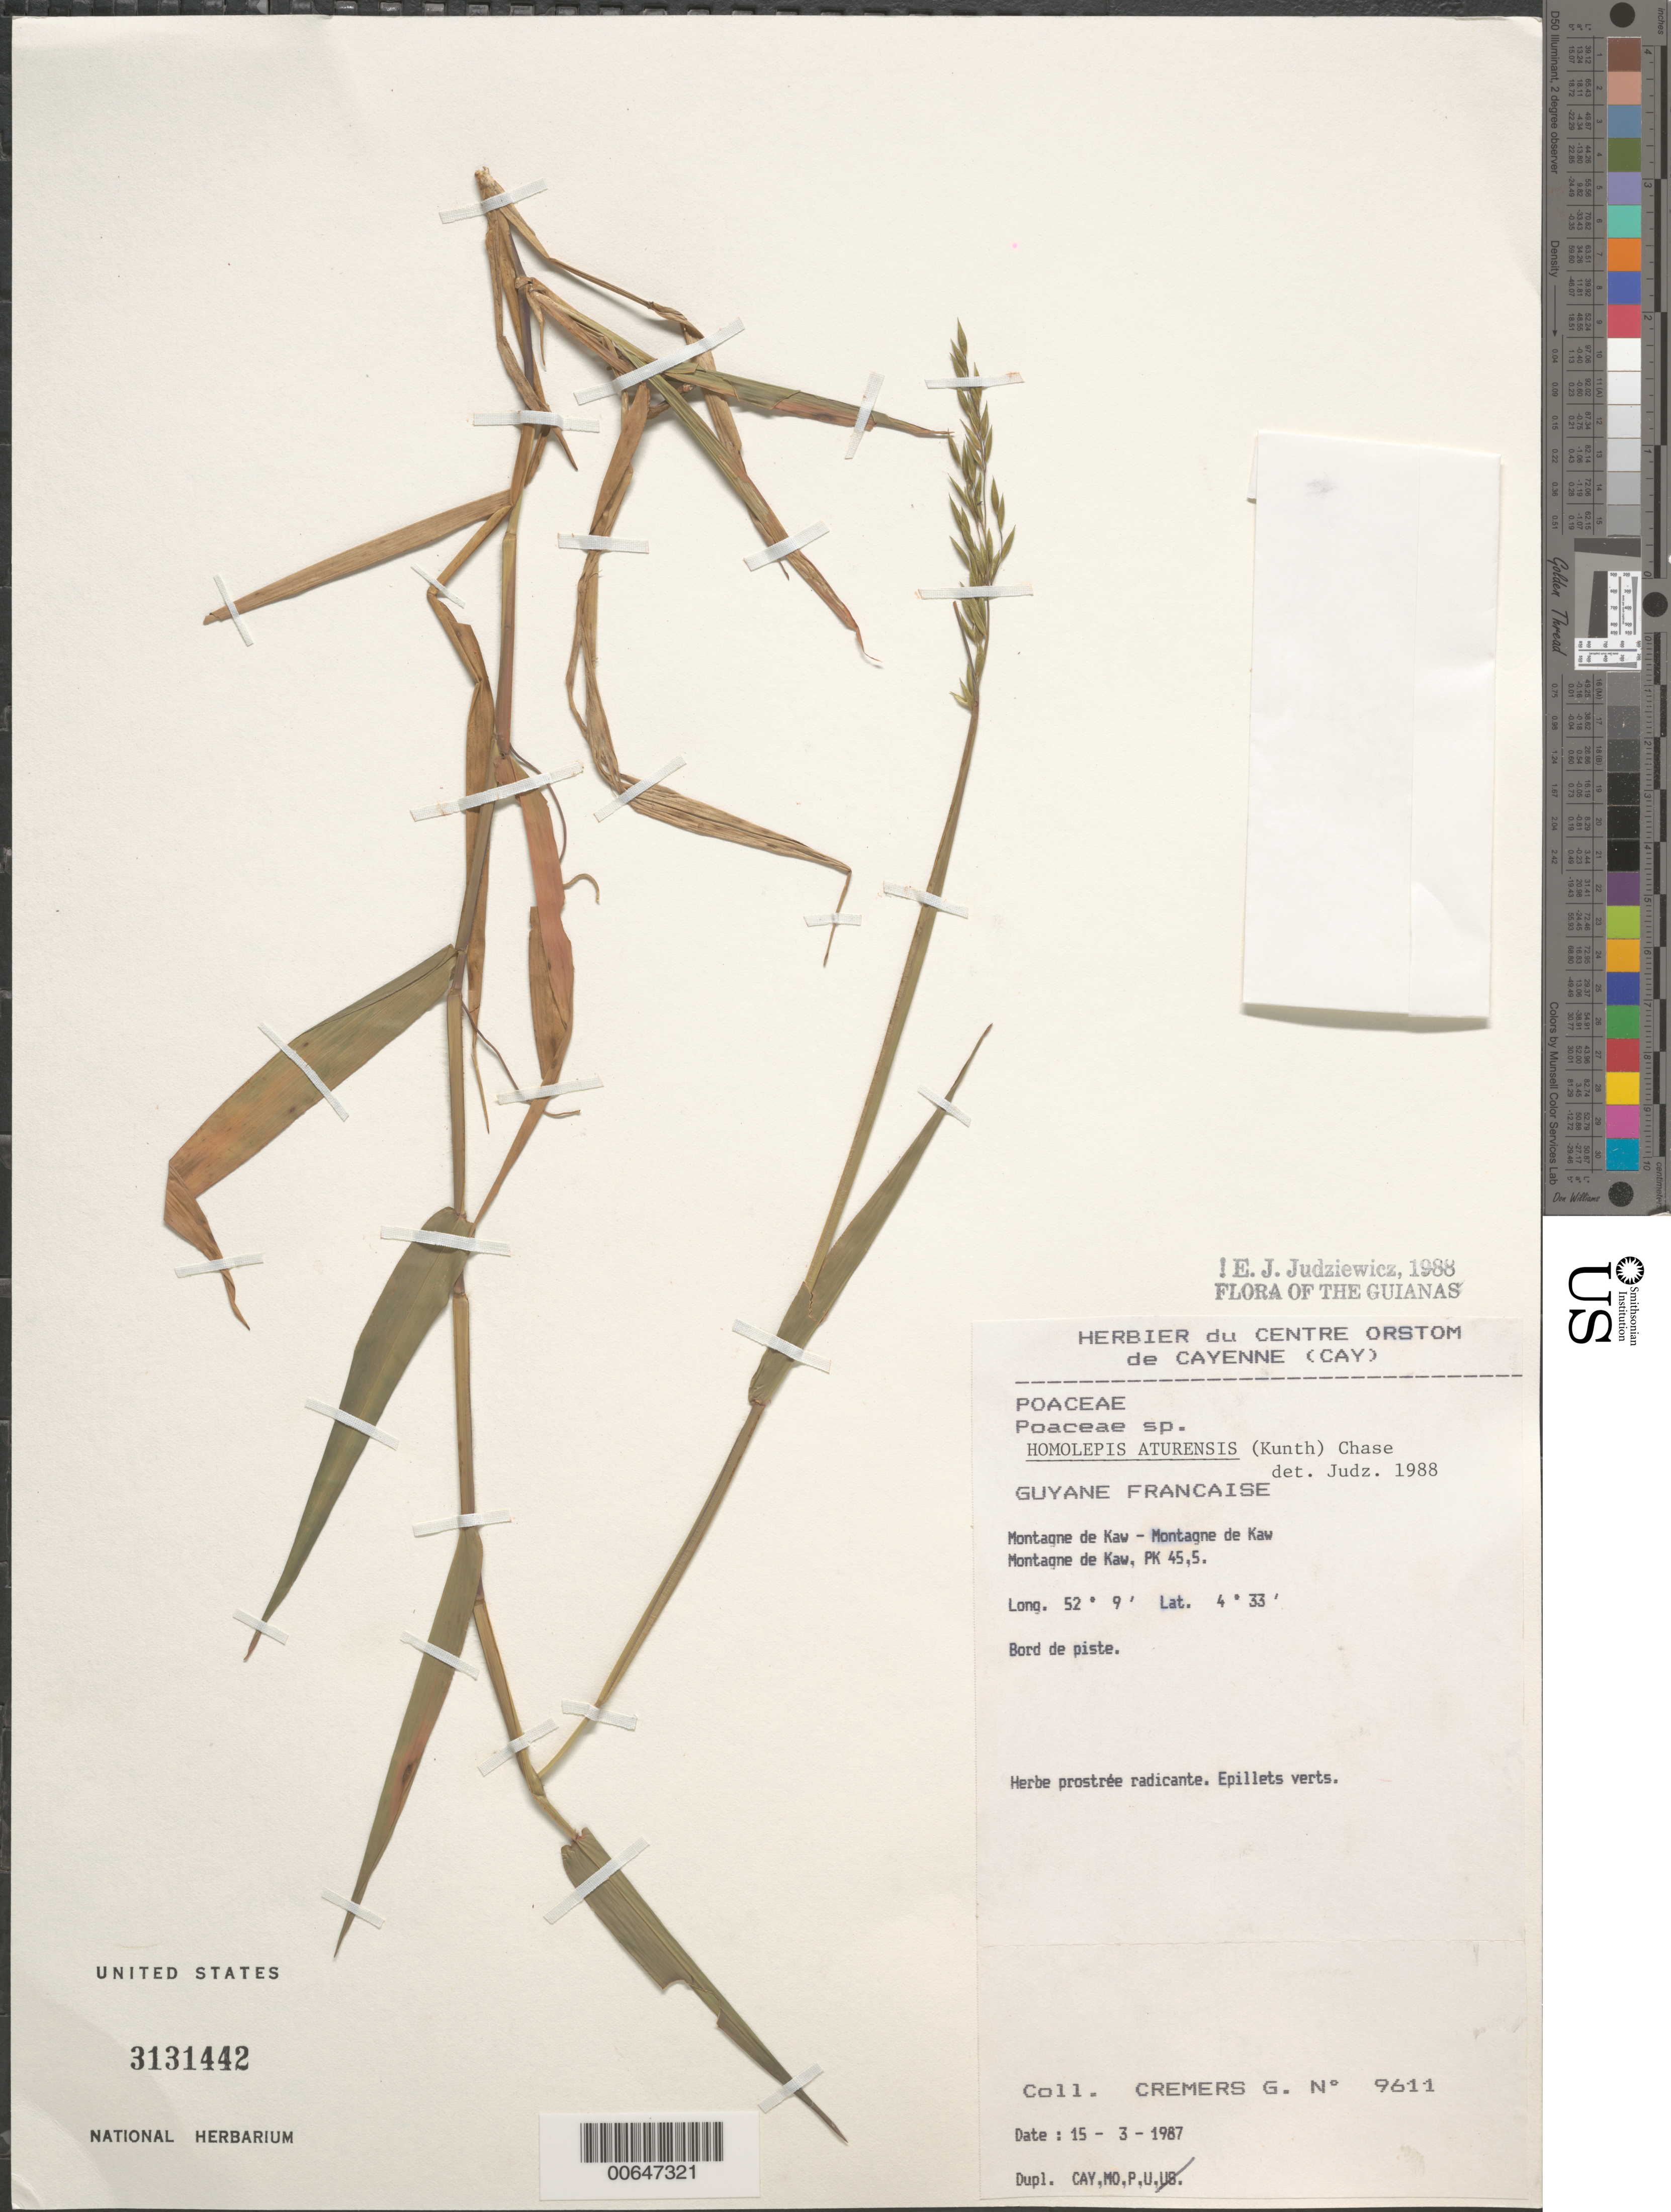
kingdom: Plantae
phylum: Tracheophyta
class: Liliopsida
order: Poales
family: Poaceae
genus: Homolepis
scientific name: Homolepis aturensis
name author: (Kunth) Chase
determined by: Judziewicz, E. J.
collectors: G. Cremers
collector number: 9611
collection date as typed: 15-Mar-87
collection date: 1987-03-15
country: French Guiana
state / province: Cayenne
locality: Cayenne, Montagne de Kaw, Pk. 45.5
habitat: Roadside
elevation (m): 75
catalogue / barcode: US 3131442